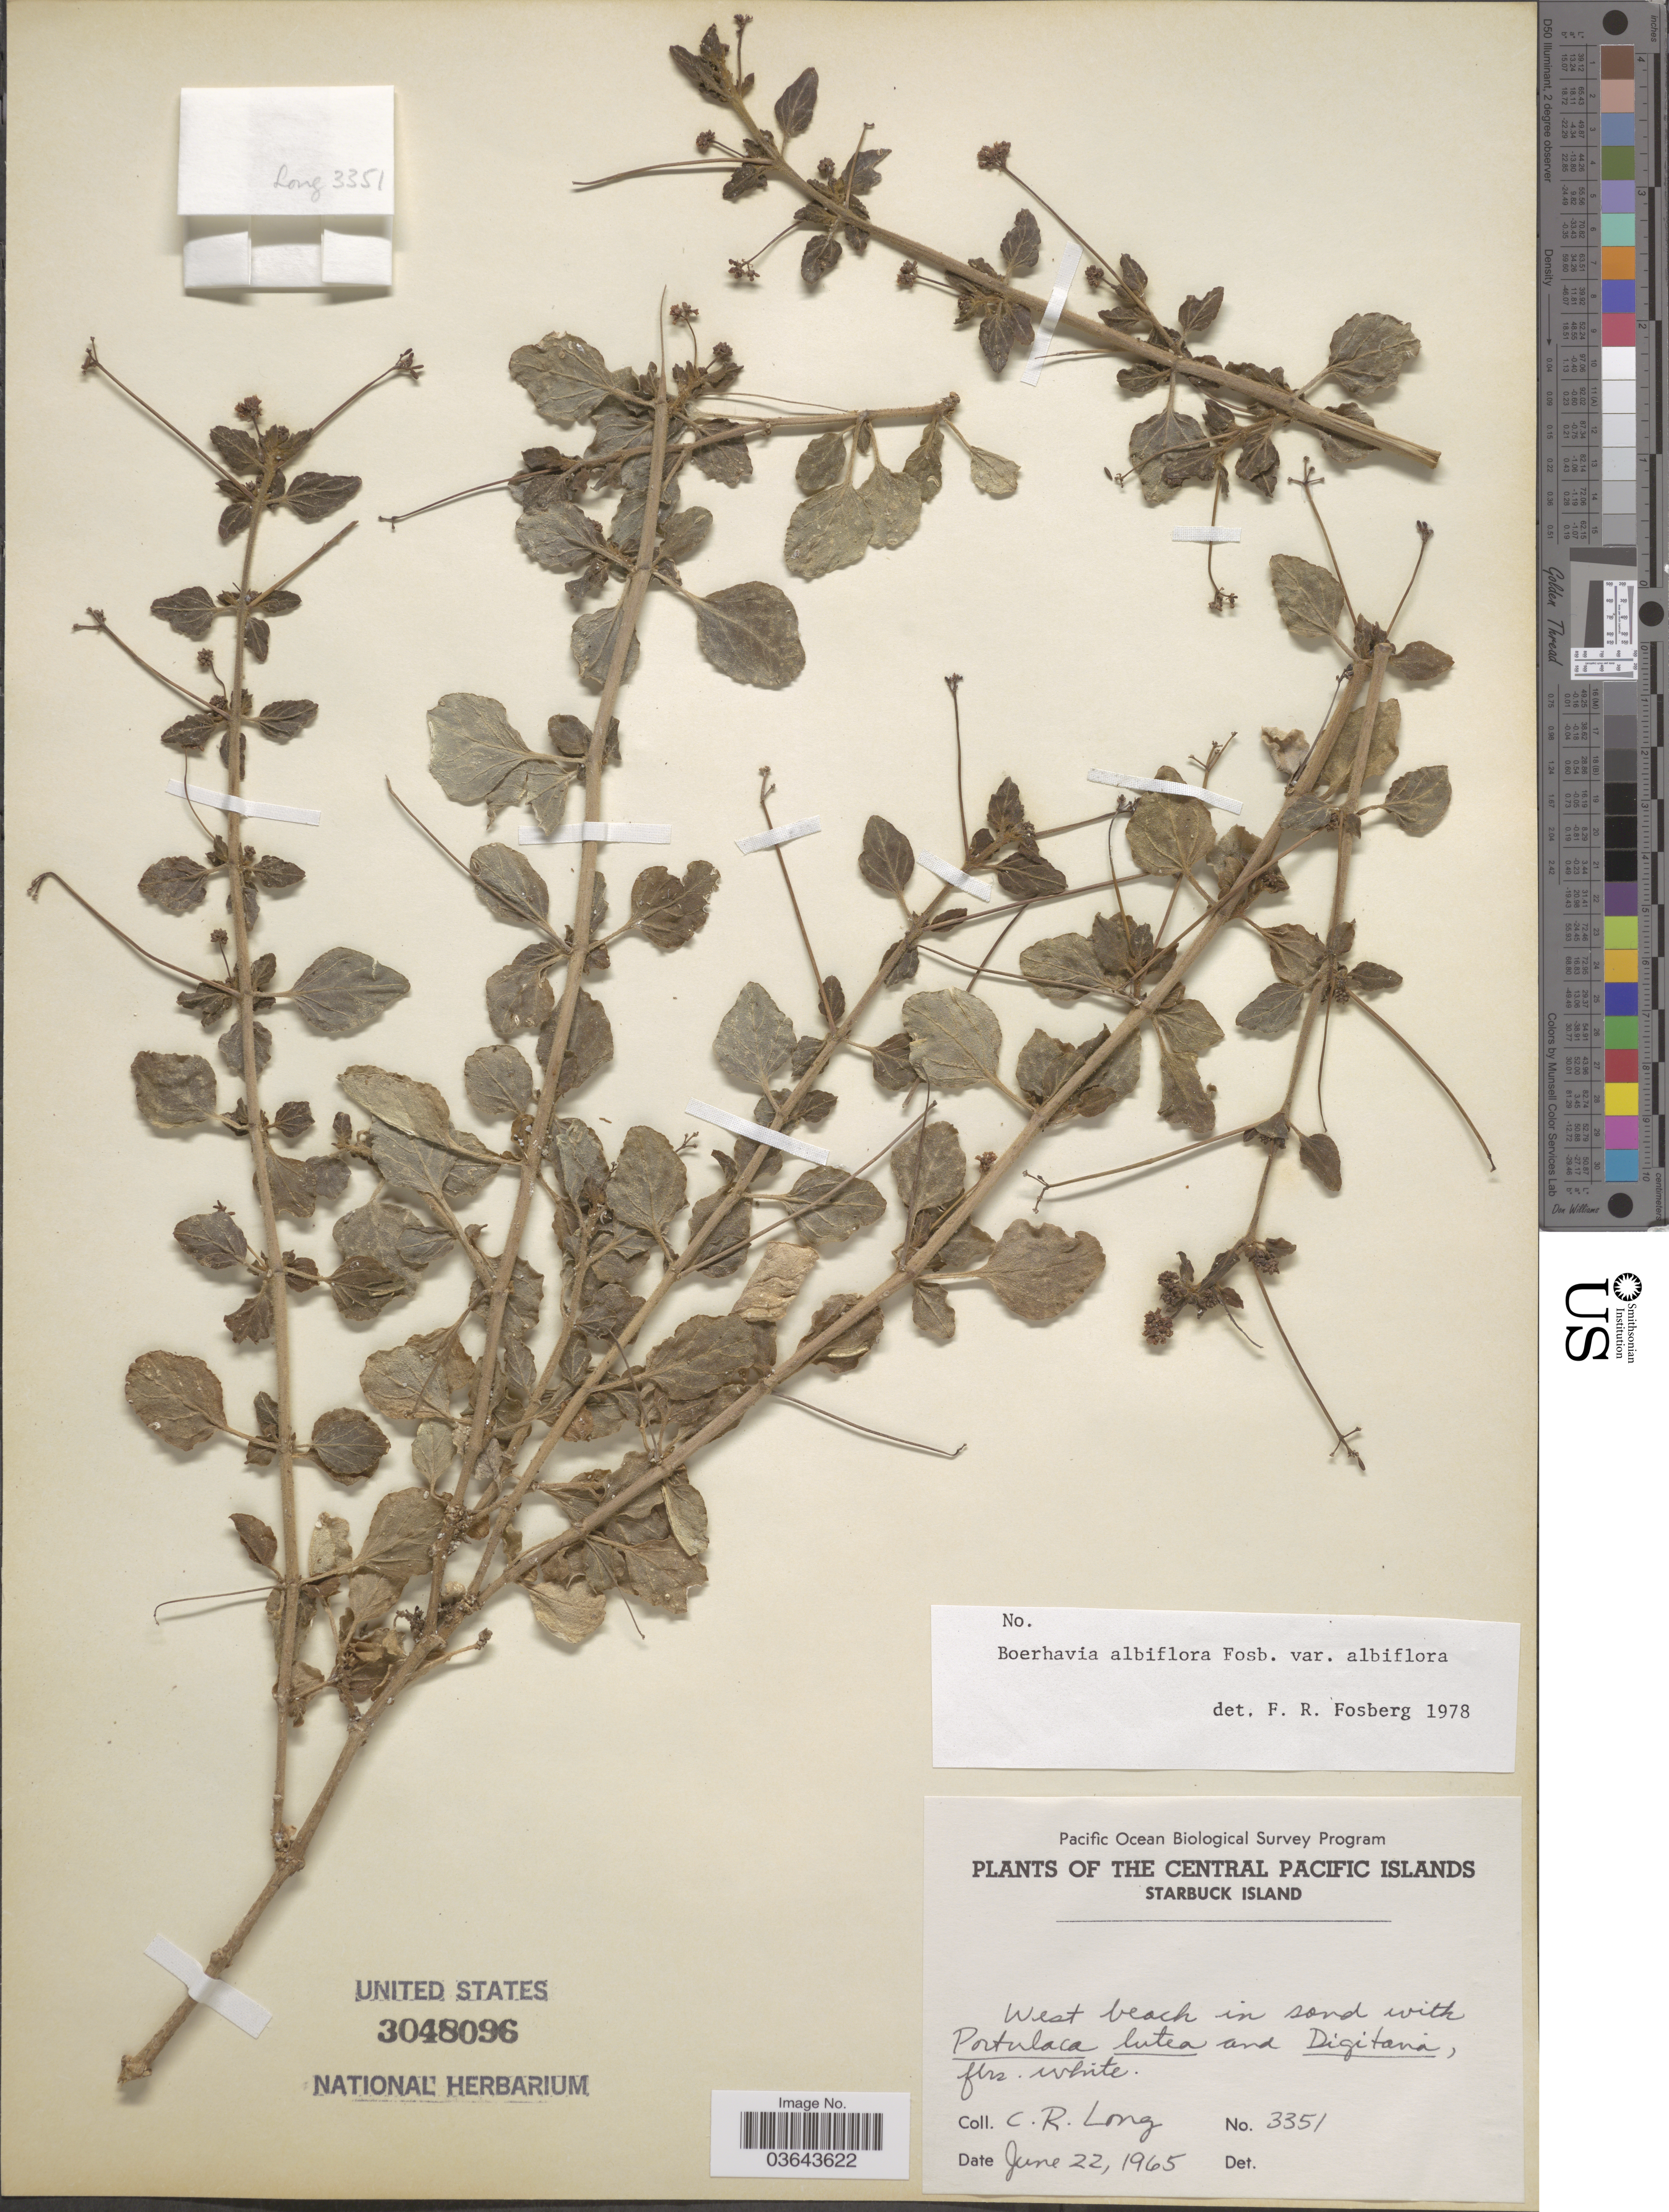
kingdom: Plantae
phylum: Tracheophyta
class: Magnoliopsida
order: Caryophyllales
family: Nyctaginaceae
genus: Boerhavia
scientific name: Boerhavia albiflora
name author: Fosberg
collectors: C. R. Long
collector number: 3351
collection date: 1965-06-22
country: Kiribati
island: Starbuck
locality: The Central Pacific Islands. Starbuck Island. West beach.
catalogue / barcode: US 3048096